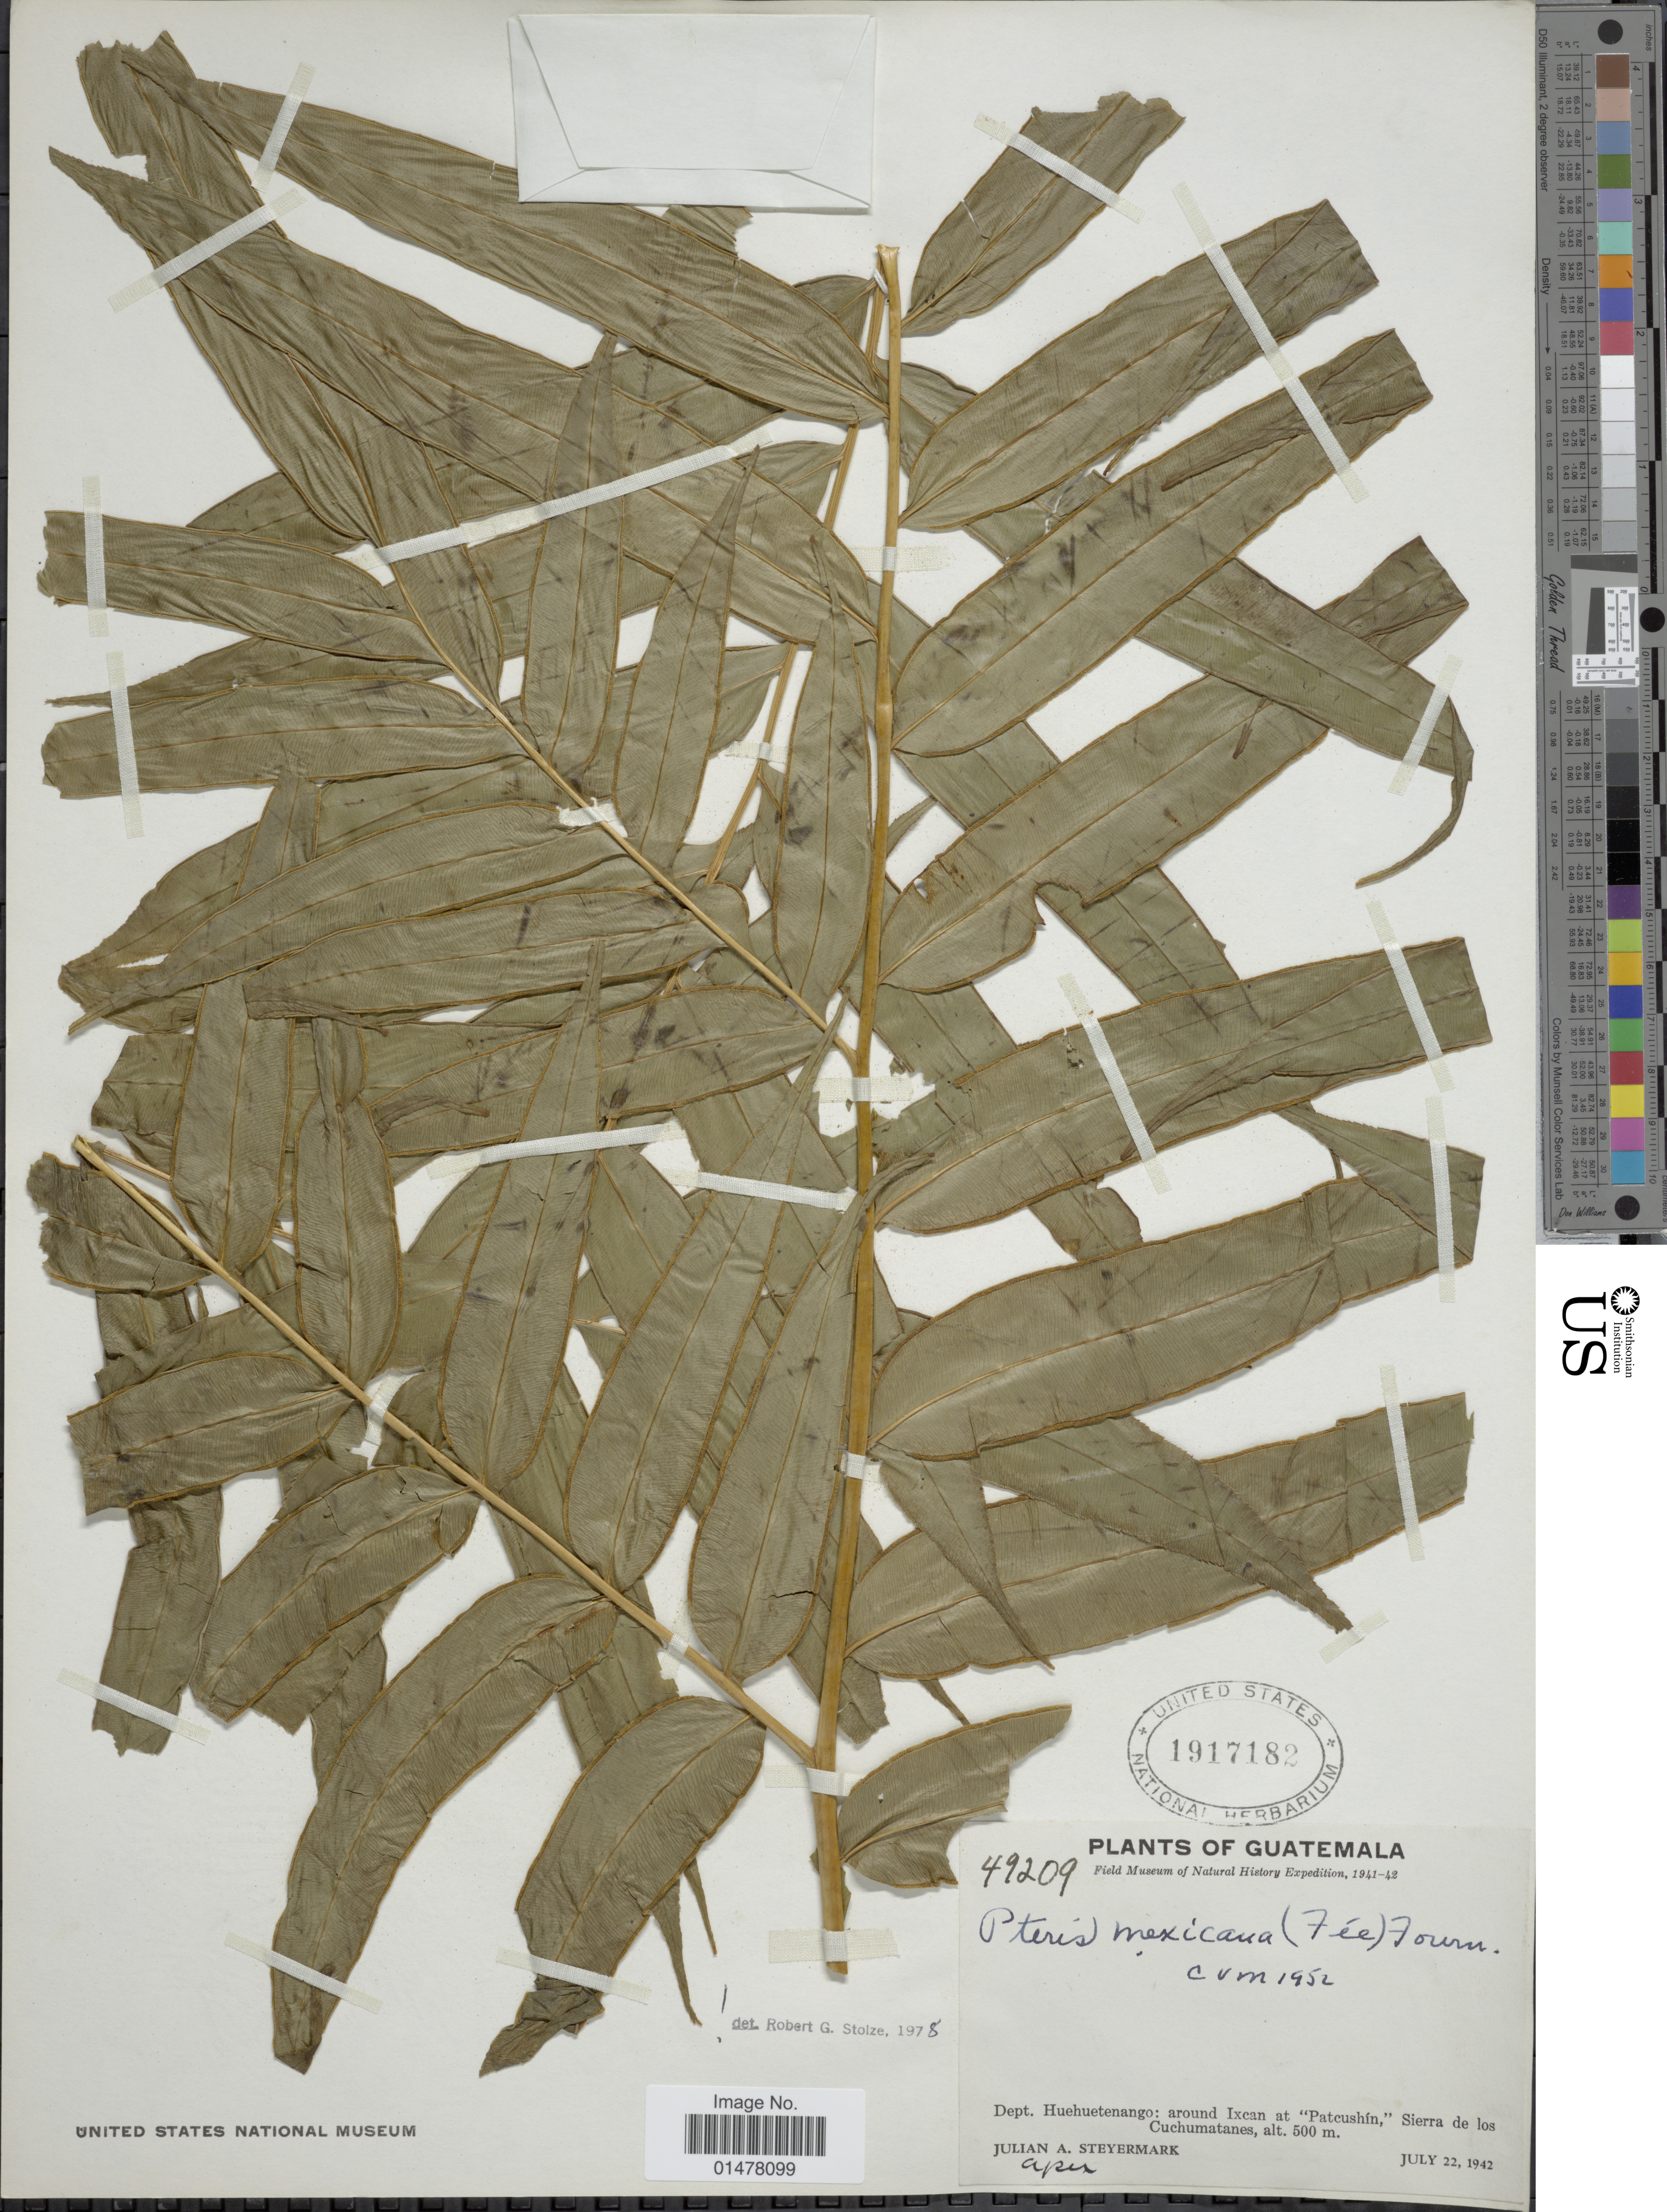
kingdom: Plantae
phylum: Tracheophyta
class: Polypodiopsida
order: Polypodiales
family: Pteridaceae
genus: Pteris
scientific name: Pteris pulchra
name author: Schltdl. & Cham.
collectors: J. Steyermark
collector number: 49209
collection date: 1942-07-22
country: Guatemala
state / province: Huehuetenango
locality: PLants of Guatemala, Dept. Huehuetenango: Around Ixcan at "Patcushin" Sierra de los Cuchumatanes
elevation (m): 500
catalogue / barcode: US 1917182